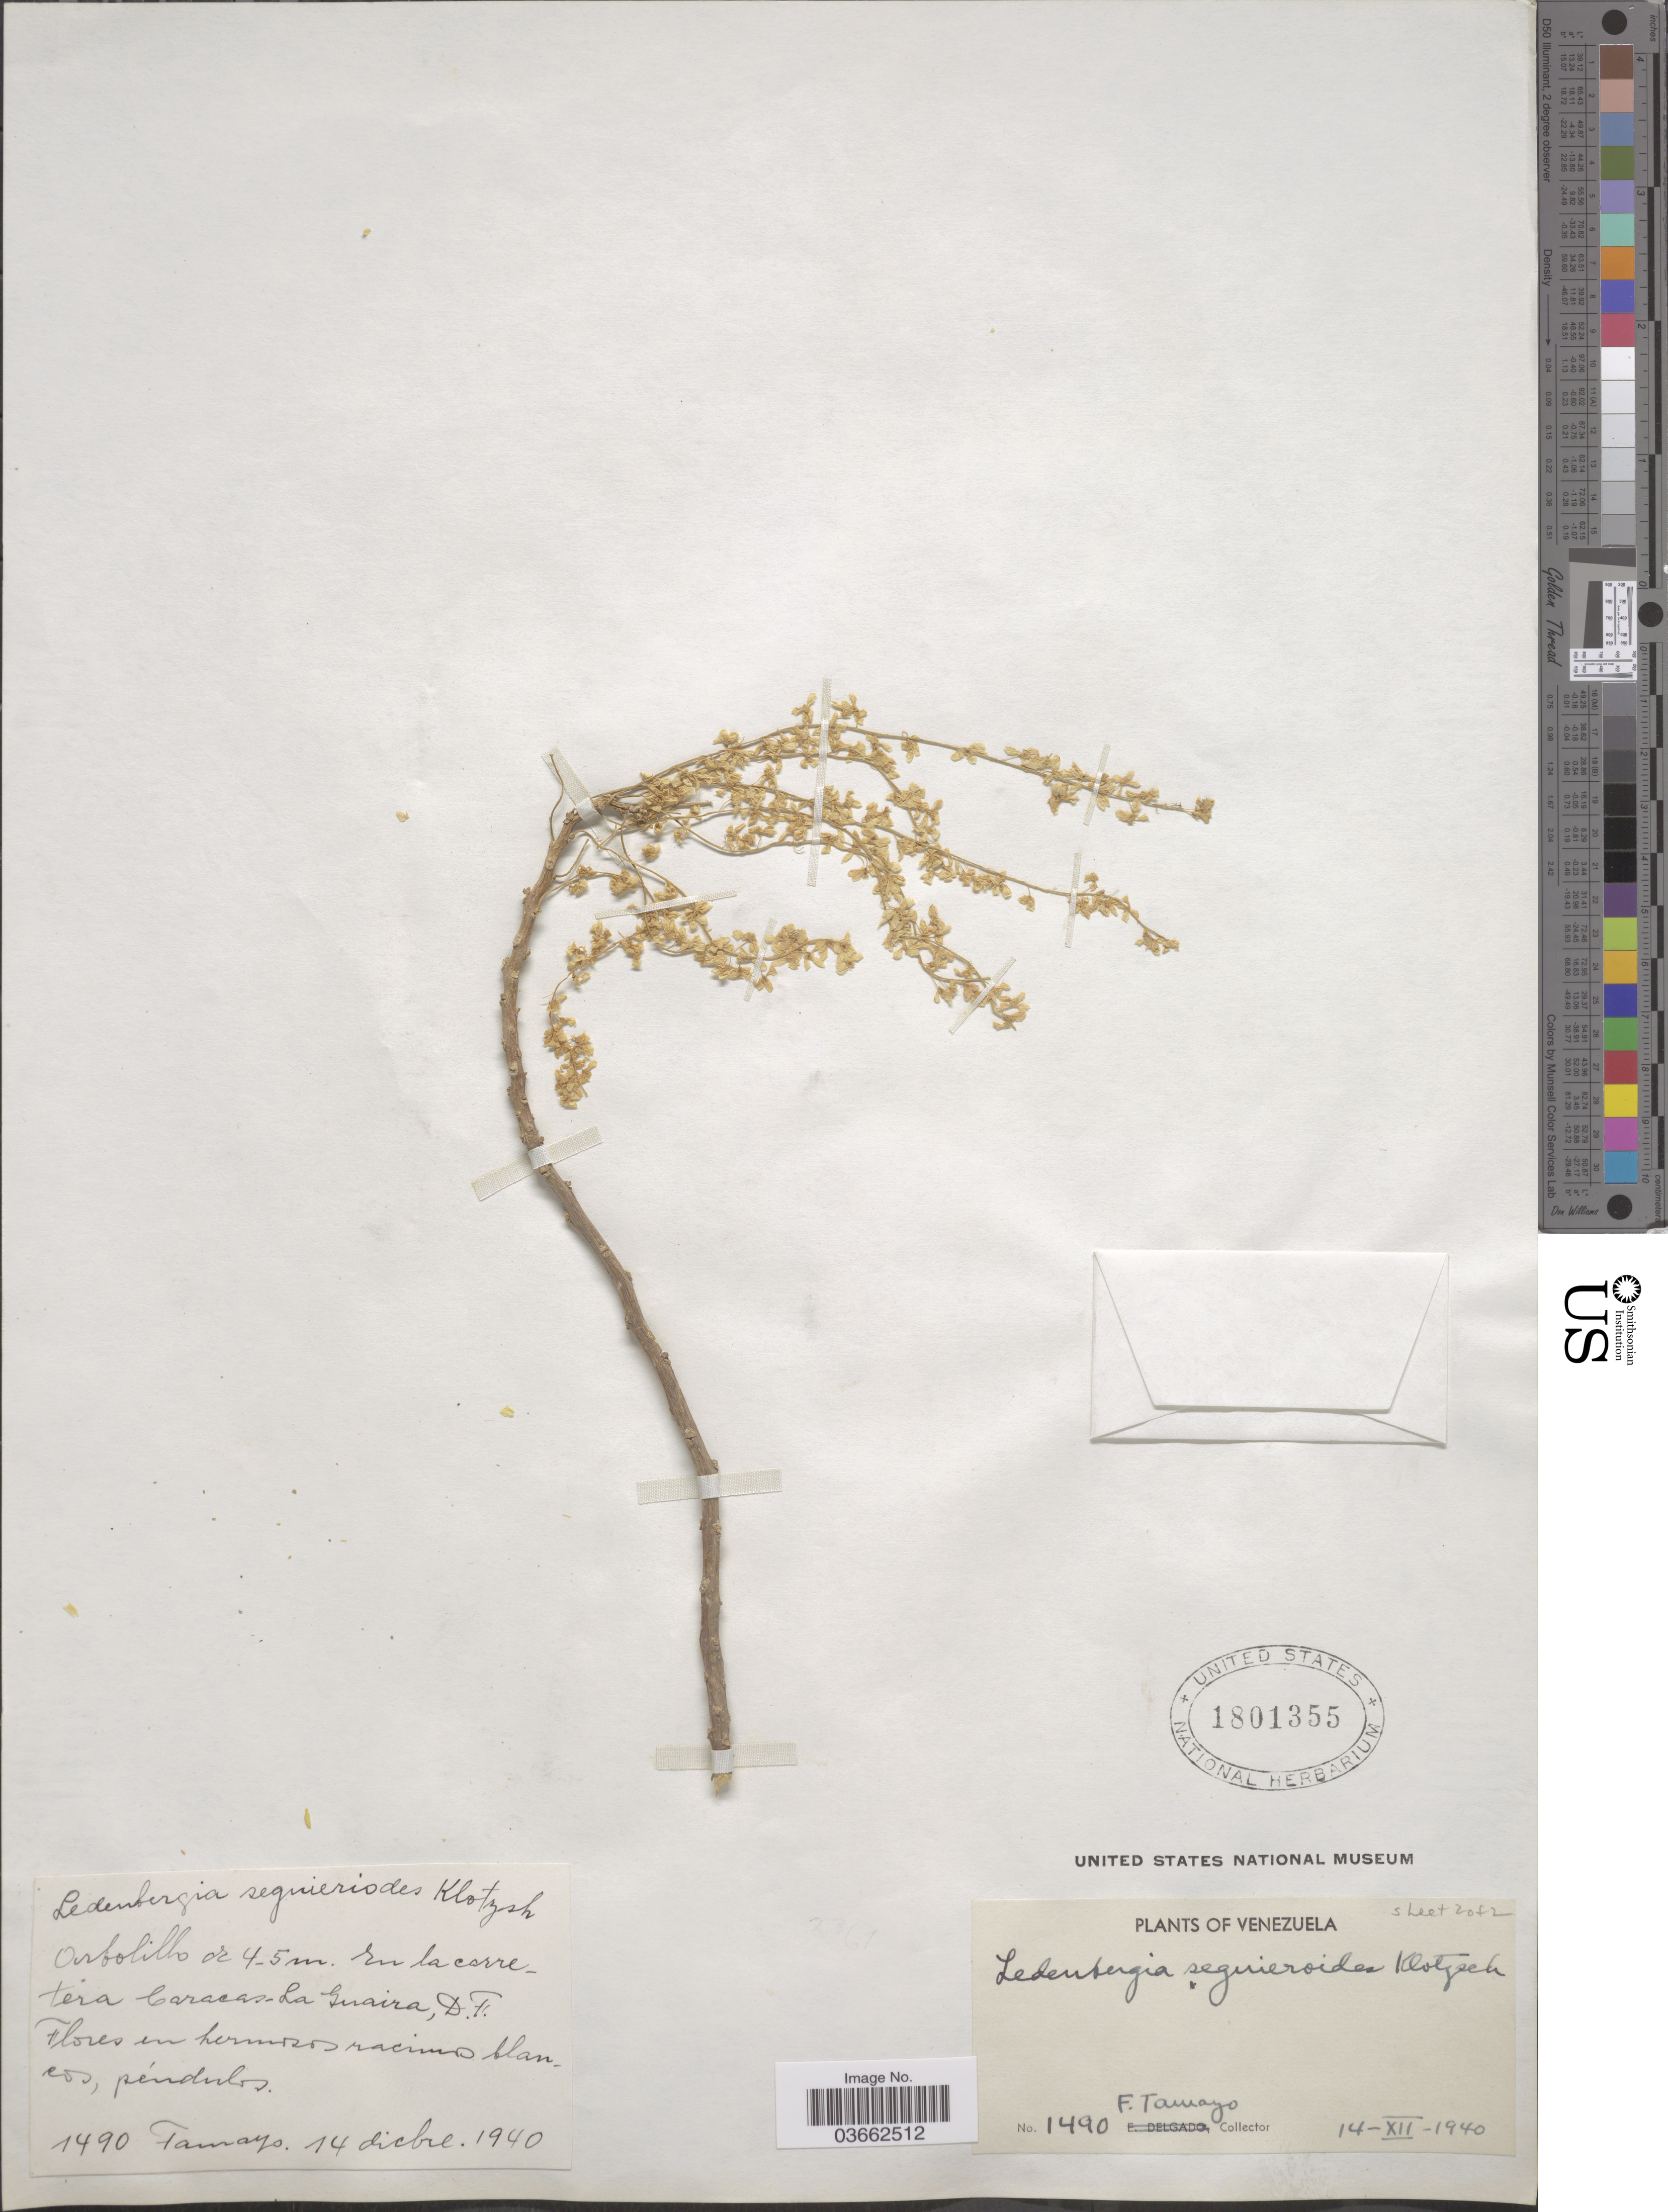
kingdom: Plantae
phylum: Tracheophyta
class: Magnoliopsida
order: Caryophyllales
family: Phytolaccaceae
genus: Flueckigera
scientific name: Flueckigera seguierodes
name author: (Klotzsch ex Moq.) Kuntze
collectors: F. Tamayo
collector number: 1490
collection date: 1940-12-14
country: Venezuela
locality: En la carretera Caracas - La Guaira, D. F.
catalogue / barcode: US 1801355